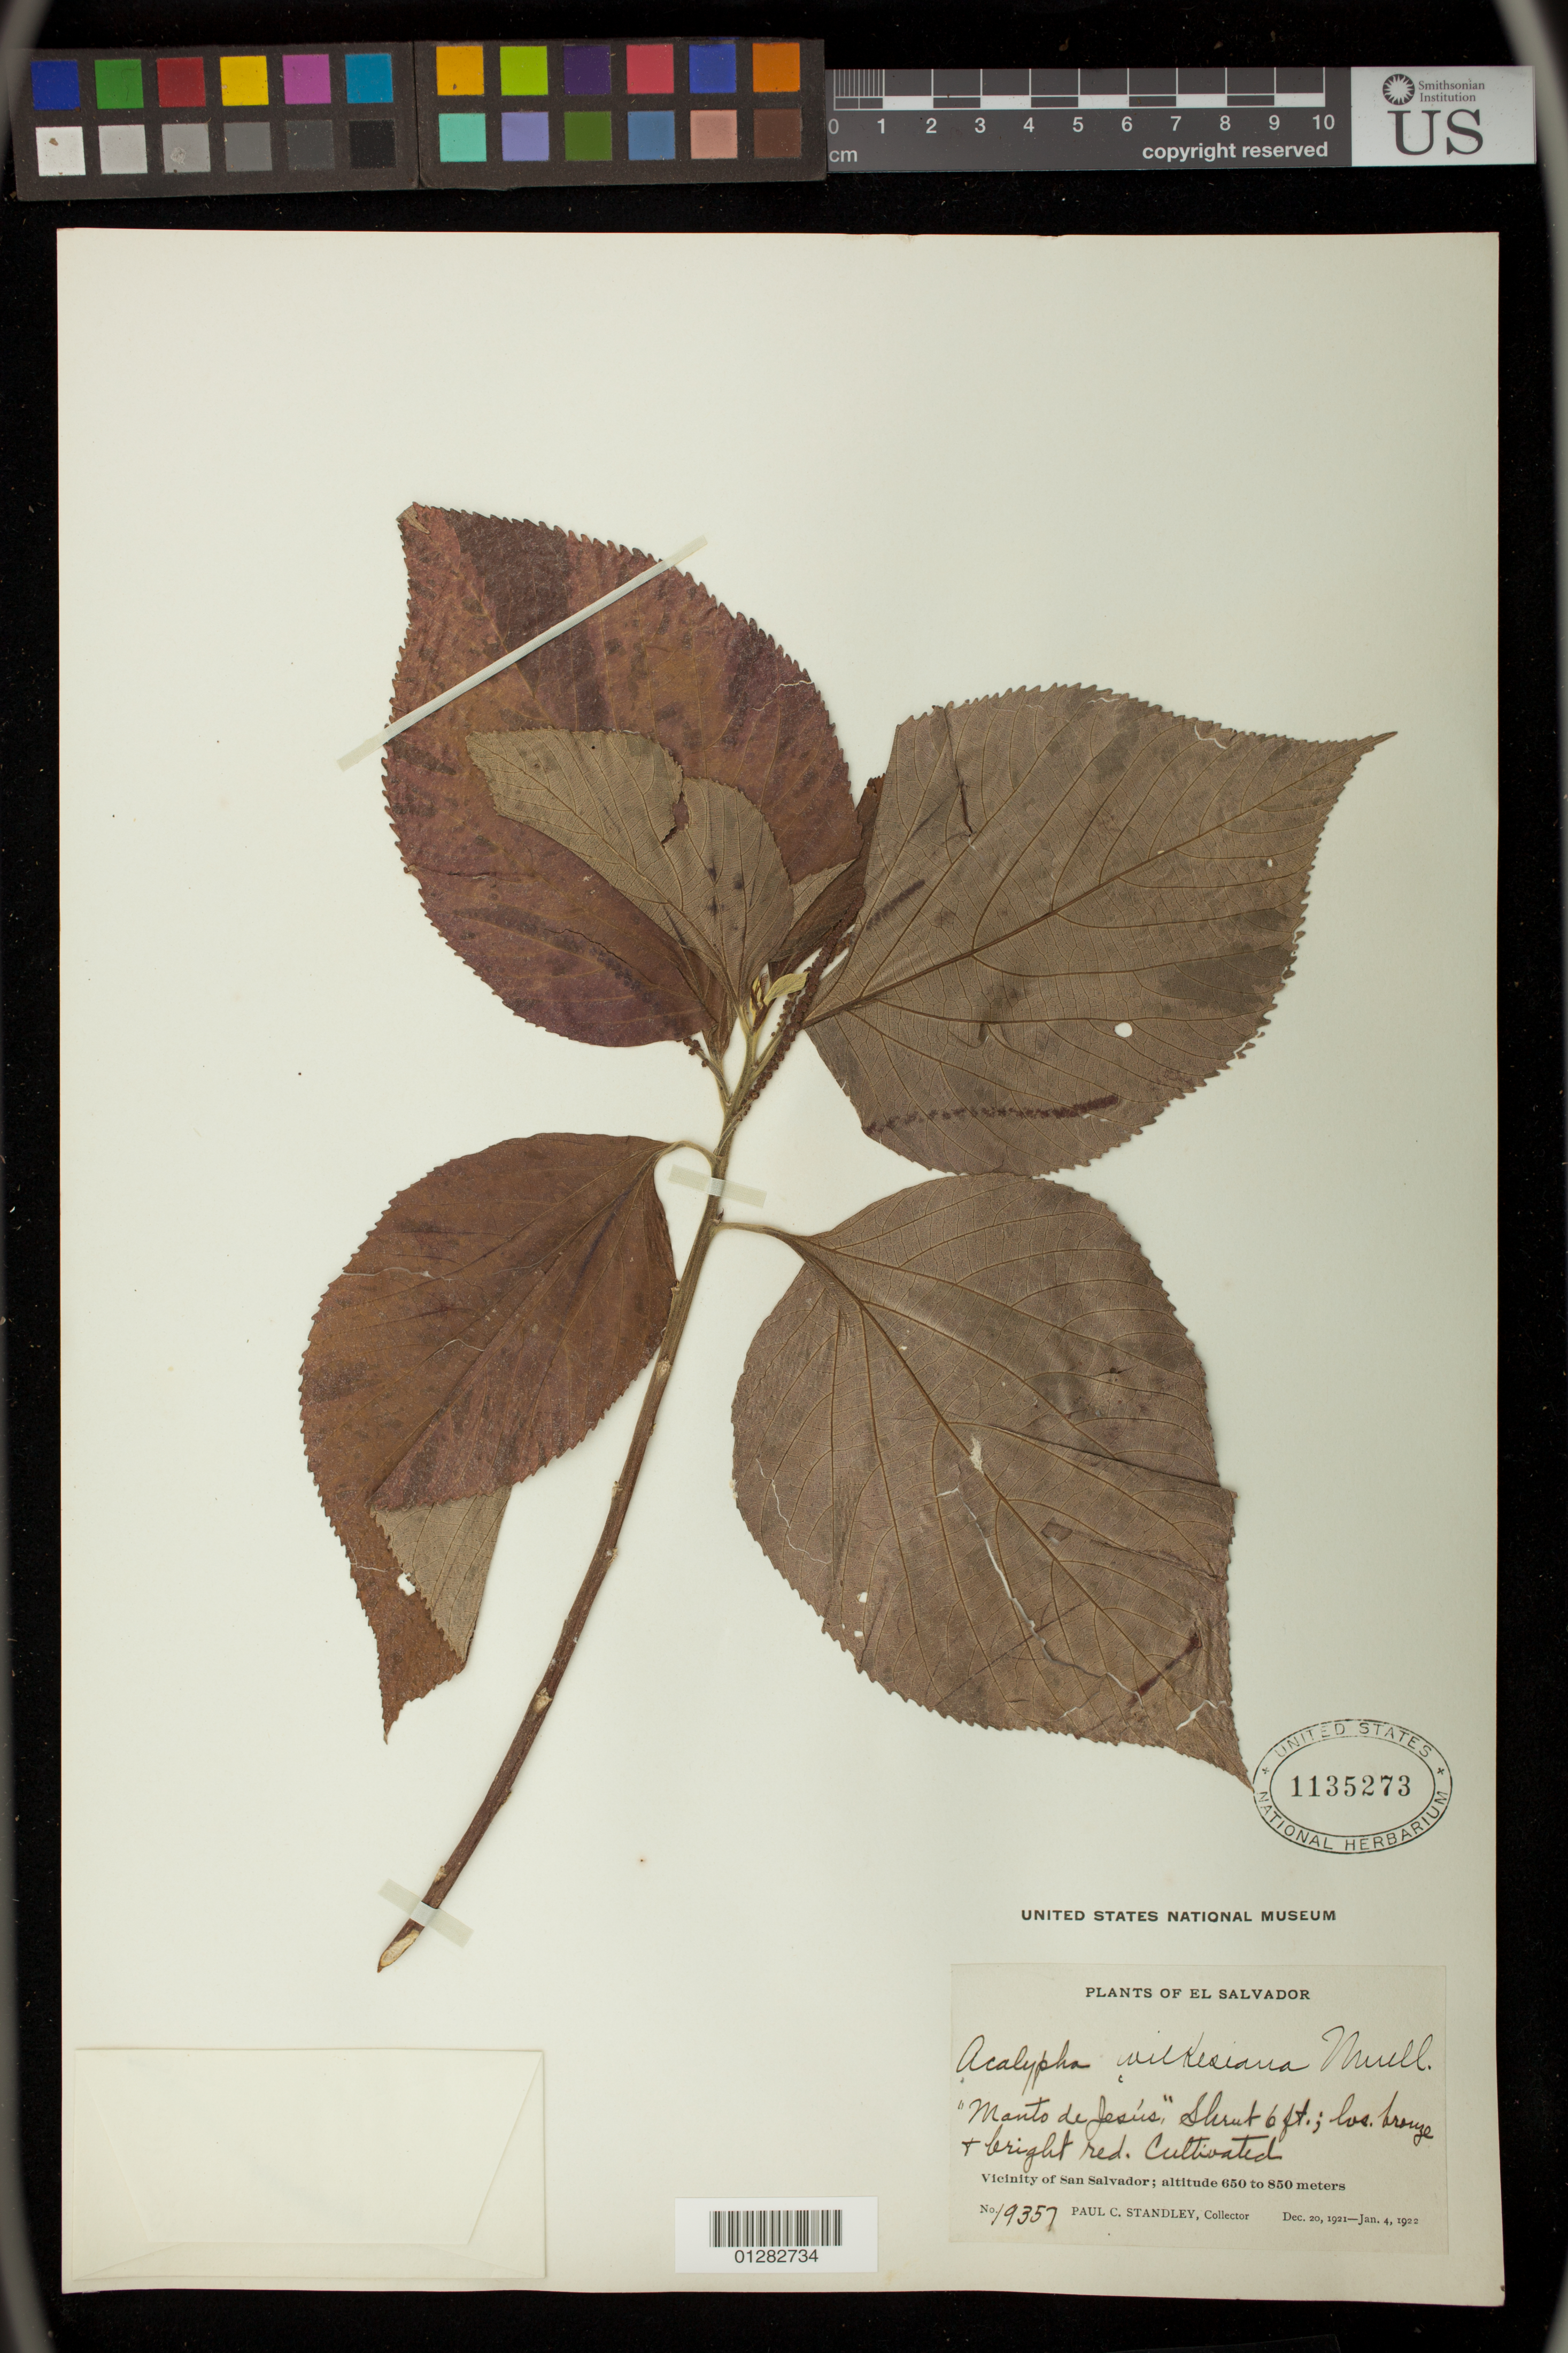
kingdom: Plantae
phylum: Tracheophyta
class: Magnoliopsida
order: Malpighiales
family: Euphorbiaceae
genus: Acalypha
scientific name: Acalypha wilkesiana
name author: Müll. Arg. in DC.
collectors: P. C. Standley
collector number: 19357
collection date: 1921-12-20/1922-01-04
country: El Salvador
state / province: San Salvador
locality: Vicinity of San Salvador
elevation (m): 198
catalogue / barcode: US 1135273